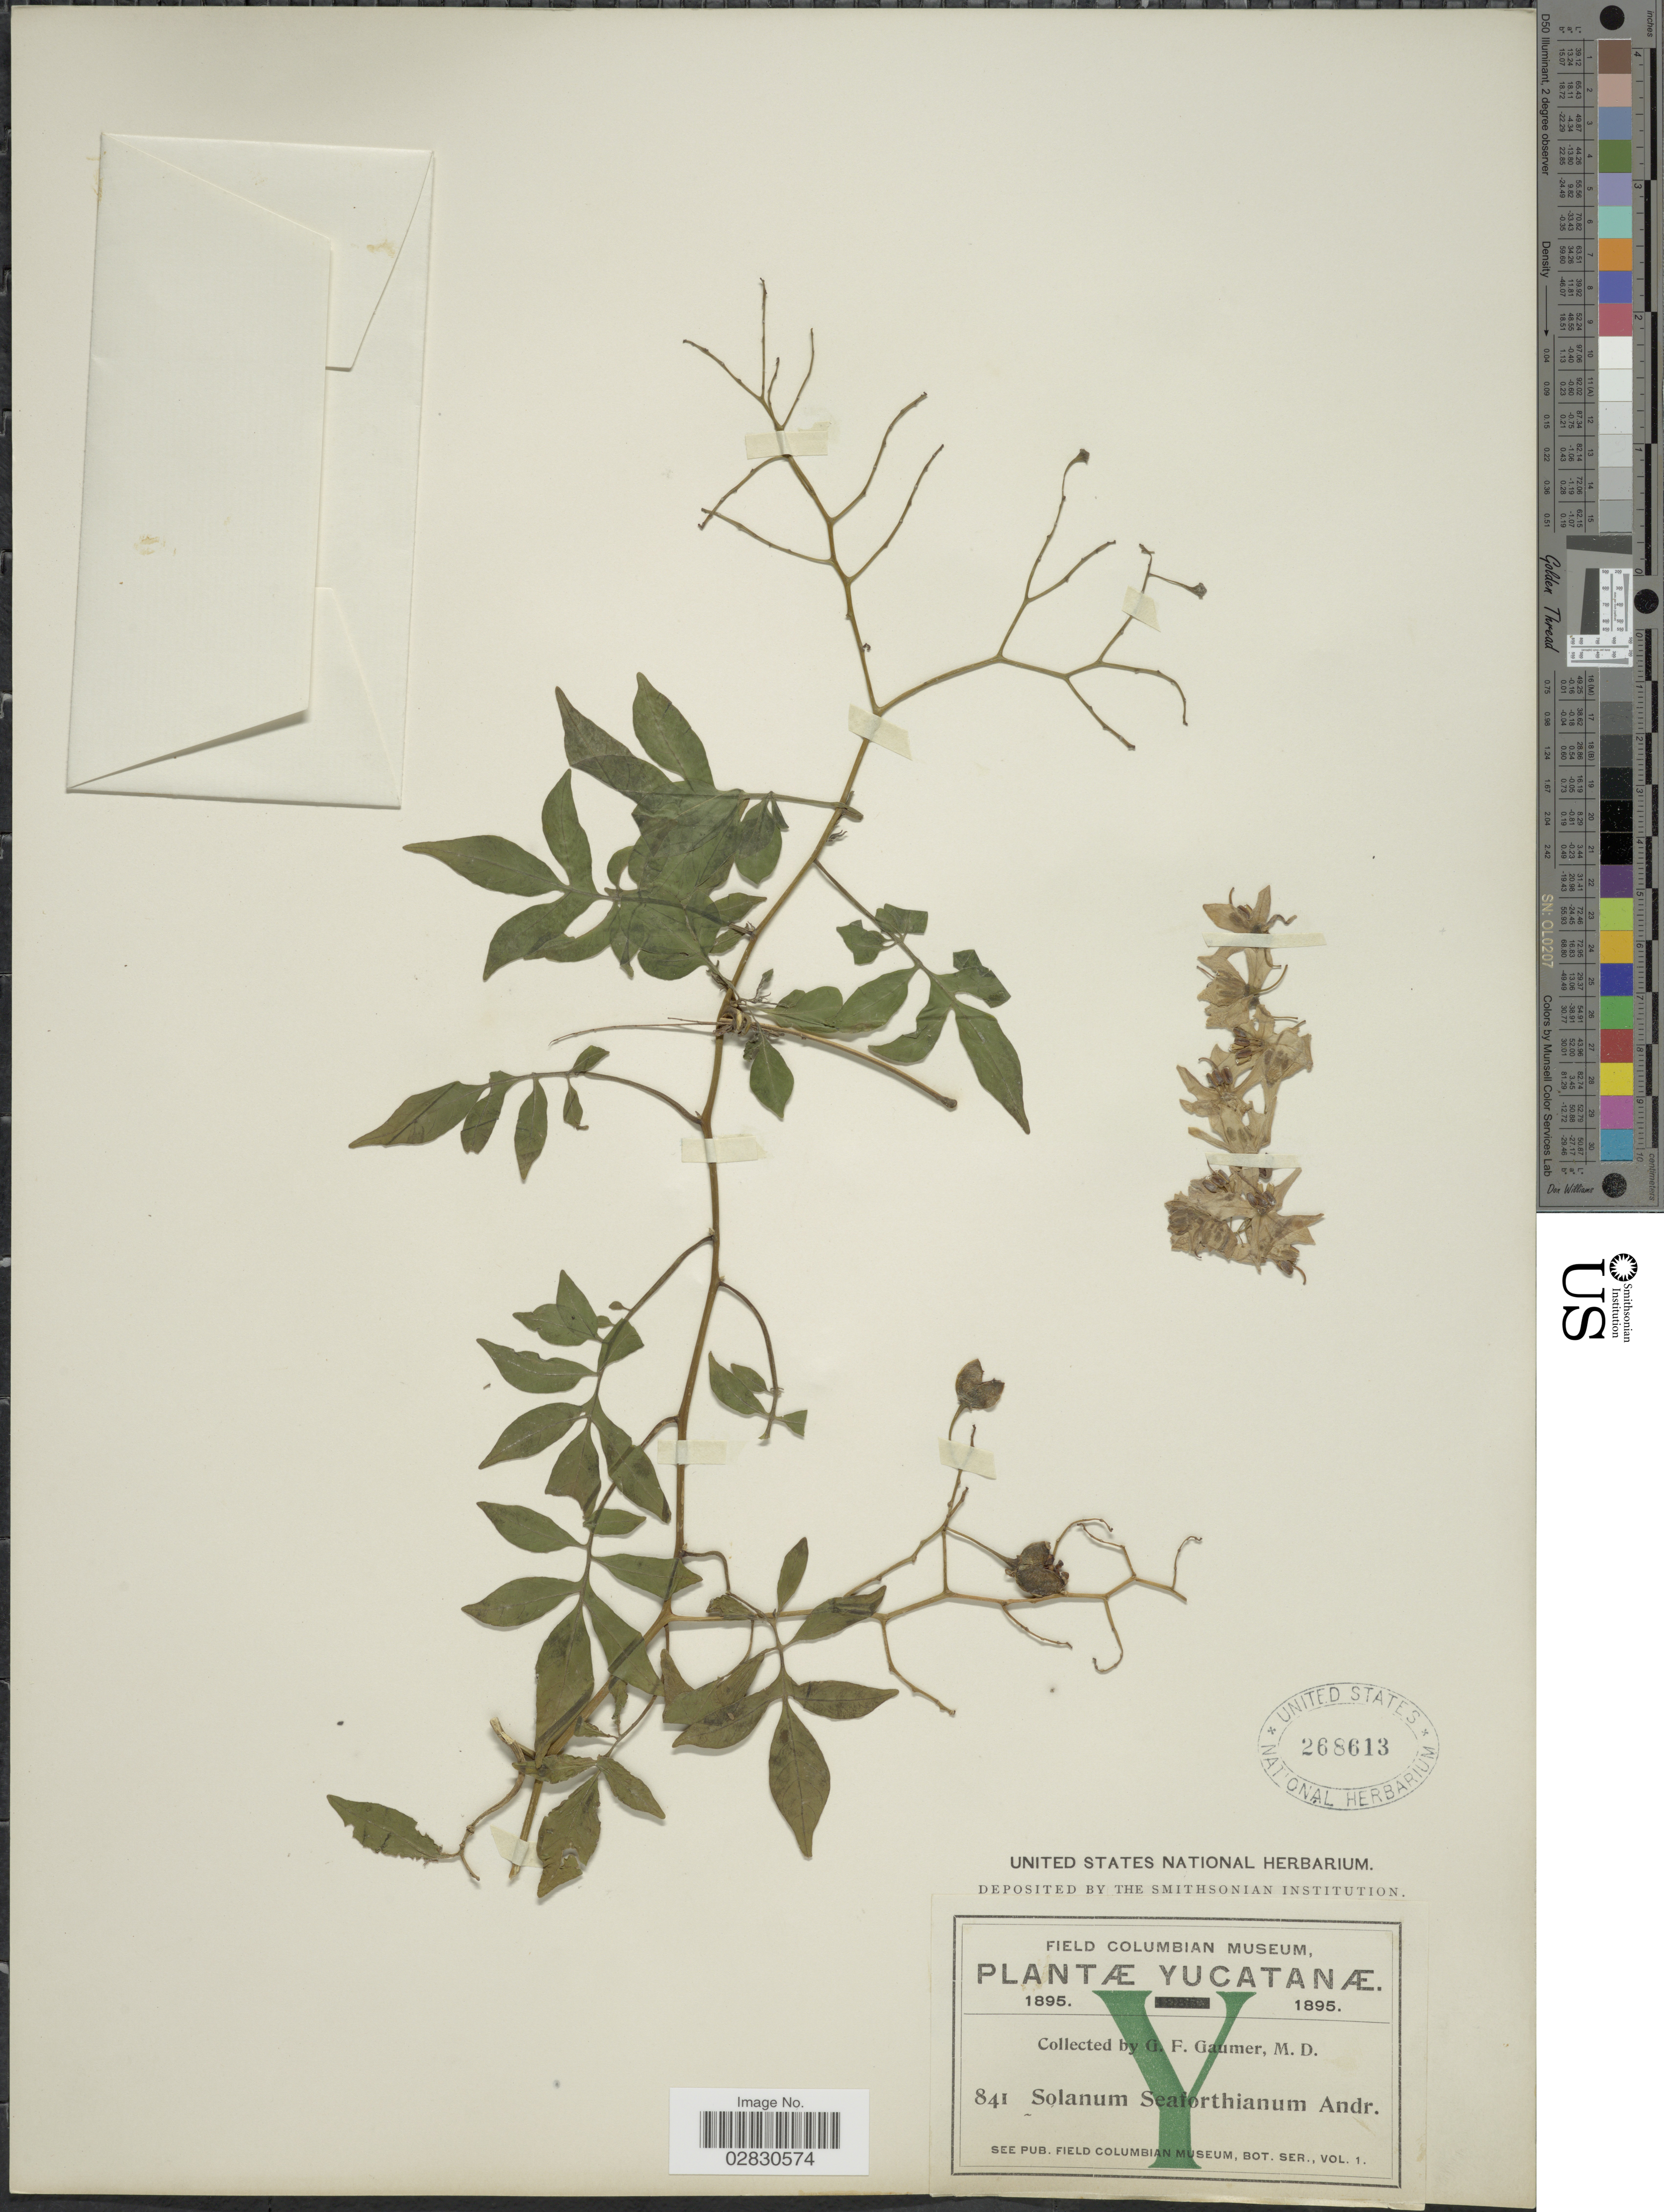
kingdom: Plantae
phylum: Tracheophyta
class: Magnoliopsida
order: Solanales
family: Solanaceae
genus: Solanum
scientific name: Solanum seaforthianum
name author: Andrews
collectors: G. F. Gaumer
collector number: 841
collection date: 1895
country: Mexico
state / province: Yucatán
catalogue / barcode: US 268613